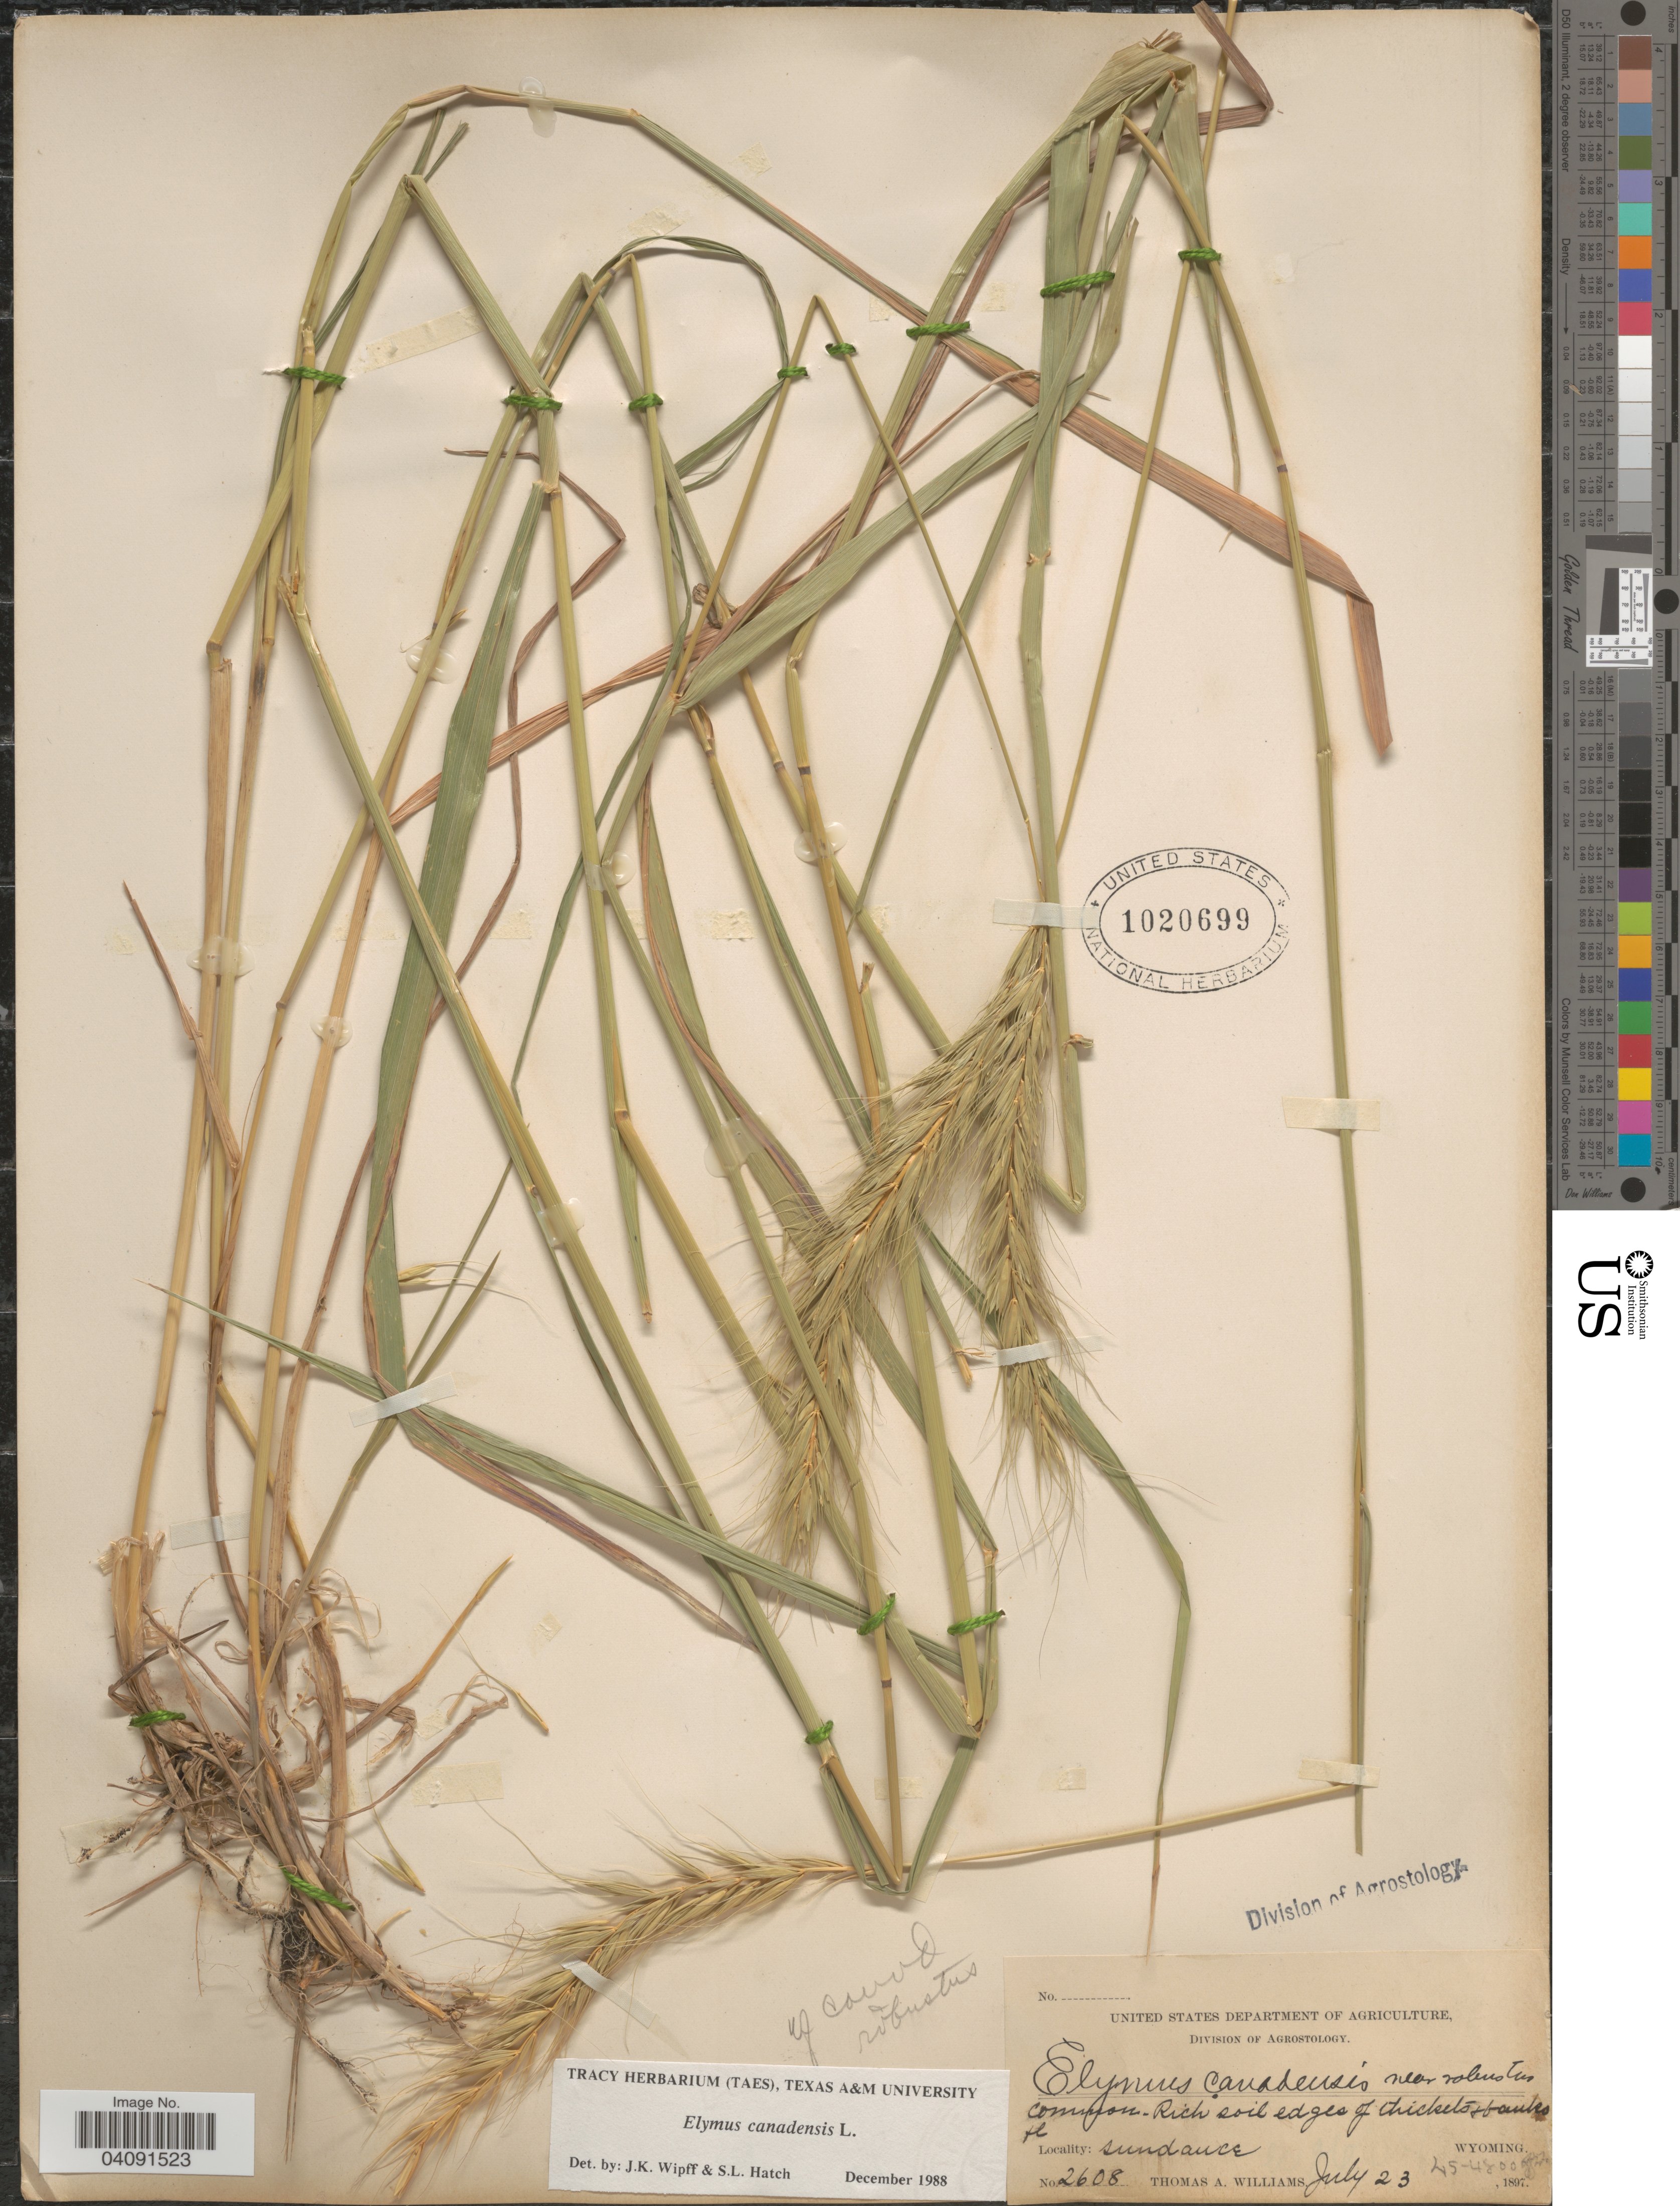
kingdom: Plantae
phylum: Tracheophyta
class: Liliopsida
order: Poales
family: Poaceae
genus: Elymus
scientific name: Elymus canadensis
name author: L.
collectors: T. A. Williams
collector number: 2608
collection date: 1897-07-23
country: United States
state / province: Wyoming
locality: Common-Rich soil edges of thickets & banks. Sundance.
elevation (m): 14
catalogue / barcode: US 1020699